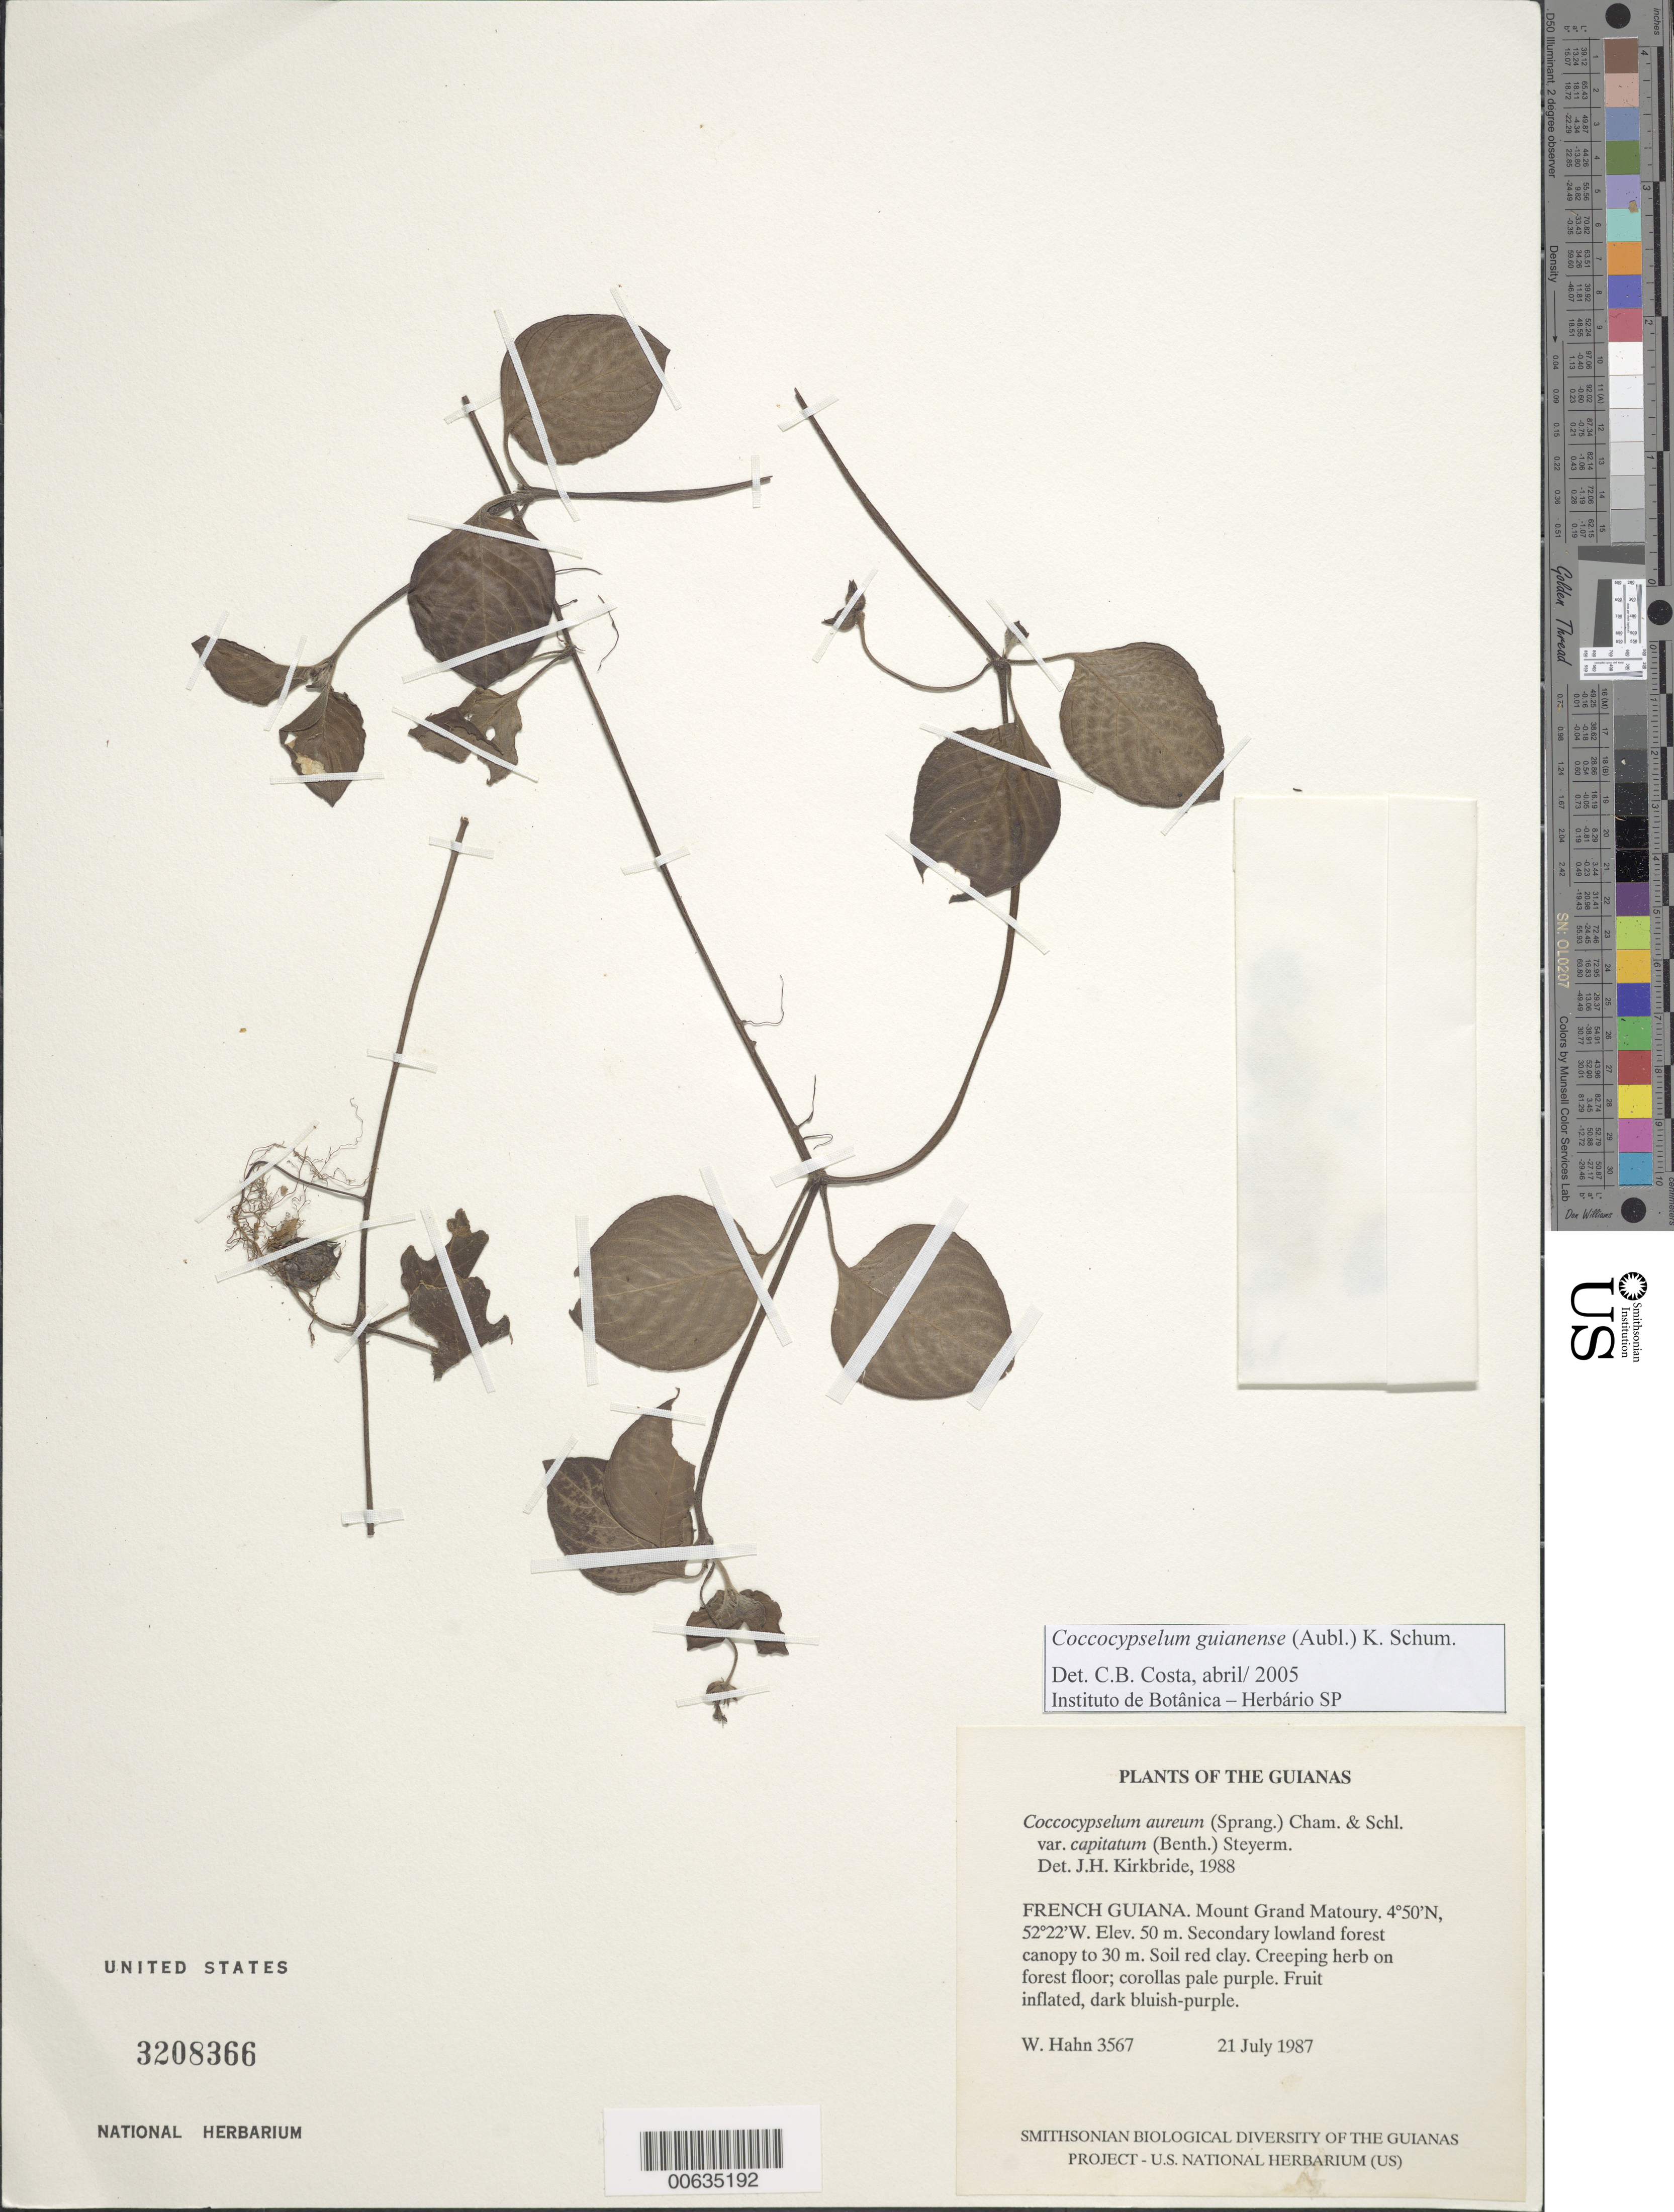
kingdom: Plantae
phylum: Tracheophyta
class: Magnoliopsida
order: Gentianales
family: Rubiaceae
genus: Coccocypselum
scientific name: Coccocypselum guianense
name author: (Aubl.) K. Schum.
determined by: Costa, C. B.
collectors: W. Hahn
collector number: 3567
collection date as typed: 21 July 1987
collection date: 1987-07-21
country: French Guiana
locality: Mount Grand Matoury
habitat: Secondary lowland forest canopy to 30 m. Soil red clay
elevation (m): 50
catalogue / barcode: US 3208366